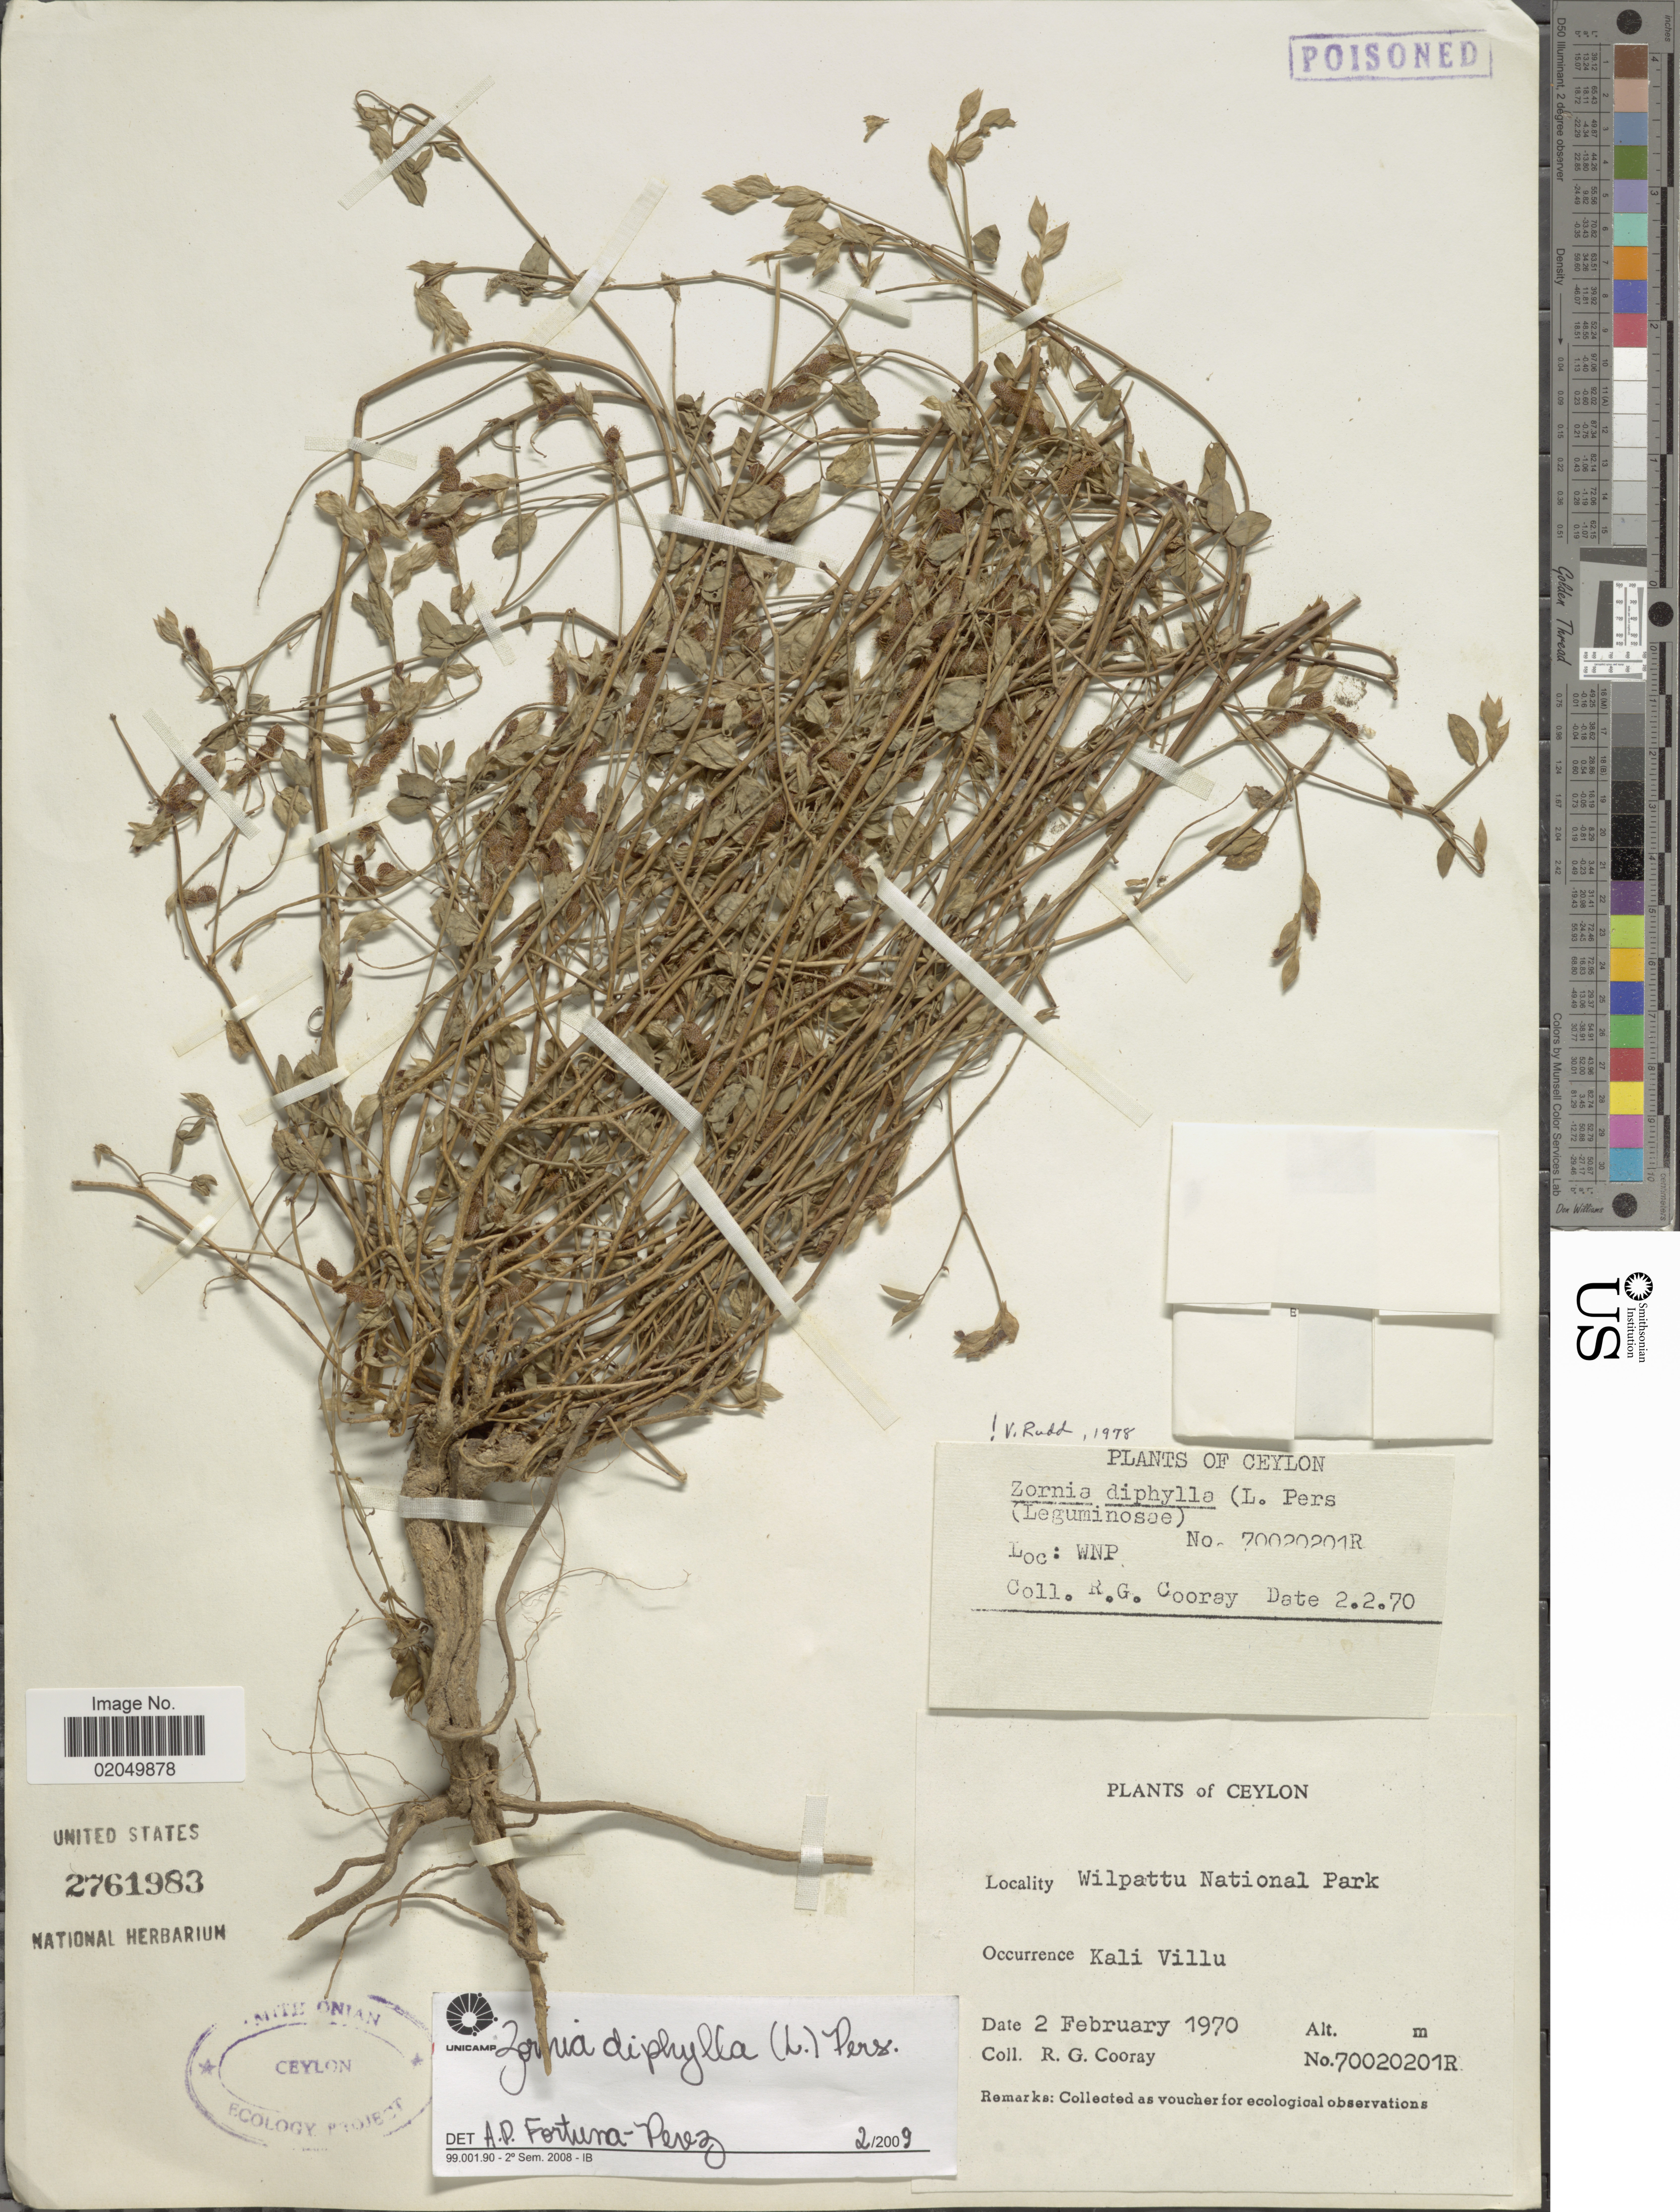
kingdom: Plantae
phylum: Tracheophyta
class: Magnoliopsida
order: Fabales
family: Fabaceae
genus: Zornia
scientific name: Zornia diphylla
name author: (L.) Pers.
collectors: R. Cooray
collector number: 70020201R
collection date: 1970-02-02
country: Sri Lanka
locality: Ceylon, WNP, Wilpattu National Park, Kali Villu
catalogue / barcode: US 2761983